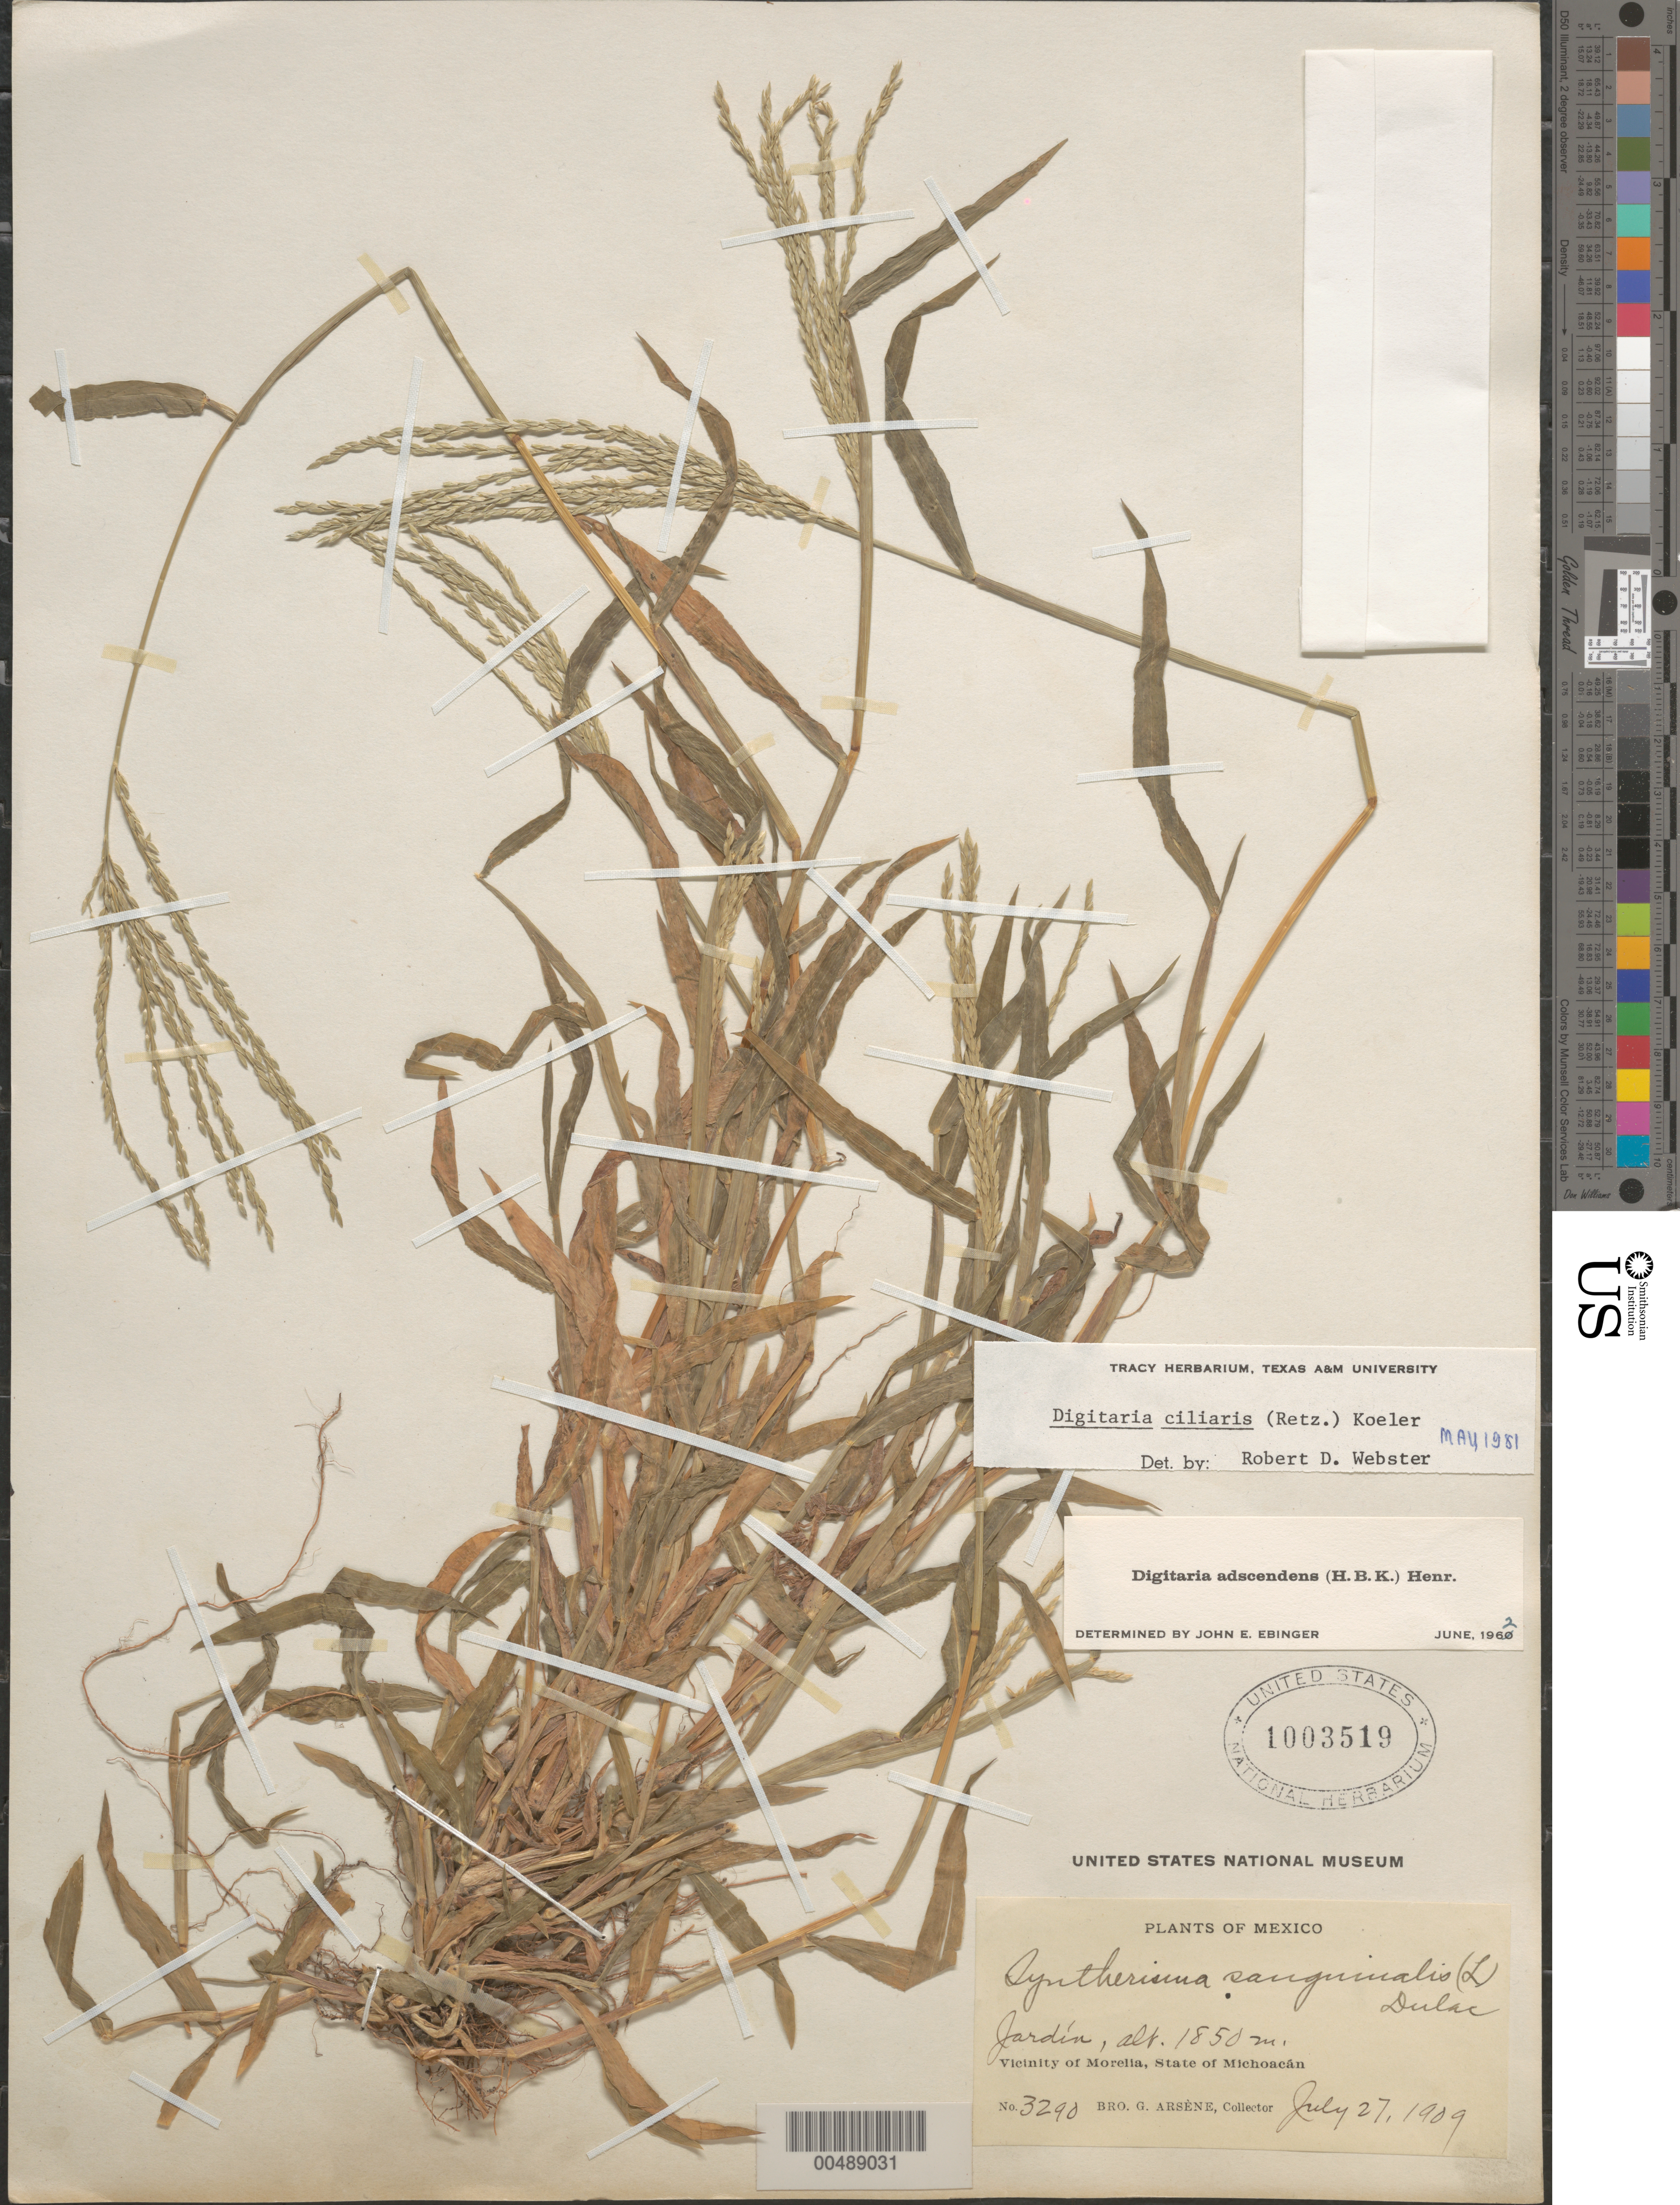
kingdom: Plantae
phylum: Tracheophyta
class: Liliopsida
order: Poales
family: Poaceae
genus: Digitaria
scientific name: Digitaria ciliaris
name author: (Retz.) Koeler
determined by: Webster, Robert D.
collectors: Bro. G. Arsène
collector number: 3290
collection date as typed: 27 Jul 1909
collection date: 1909-07-27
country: Mexico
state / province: Michoacán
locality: Vicinity of Morelia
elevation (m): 1850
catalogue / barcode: US 1003519